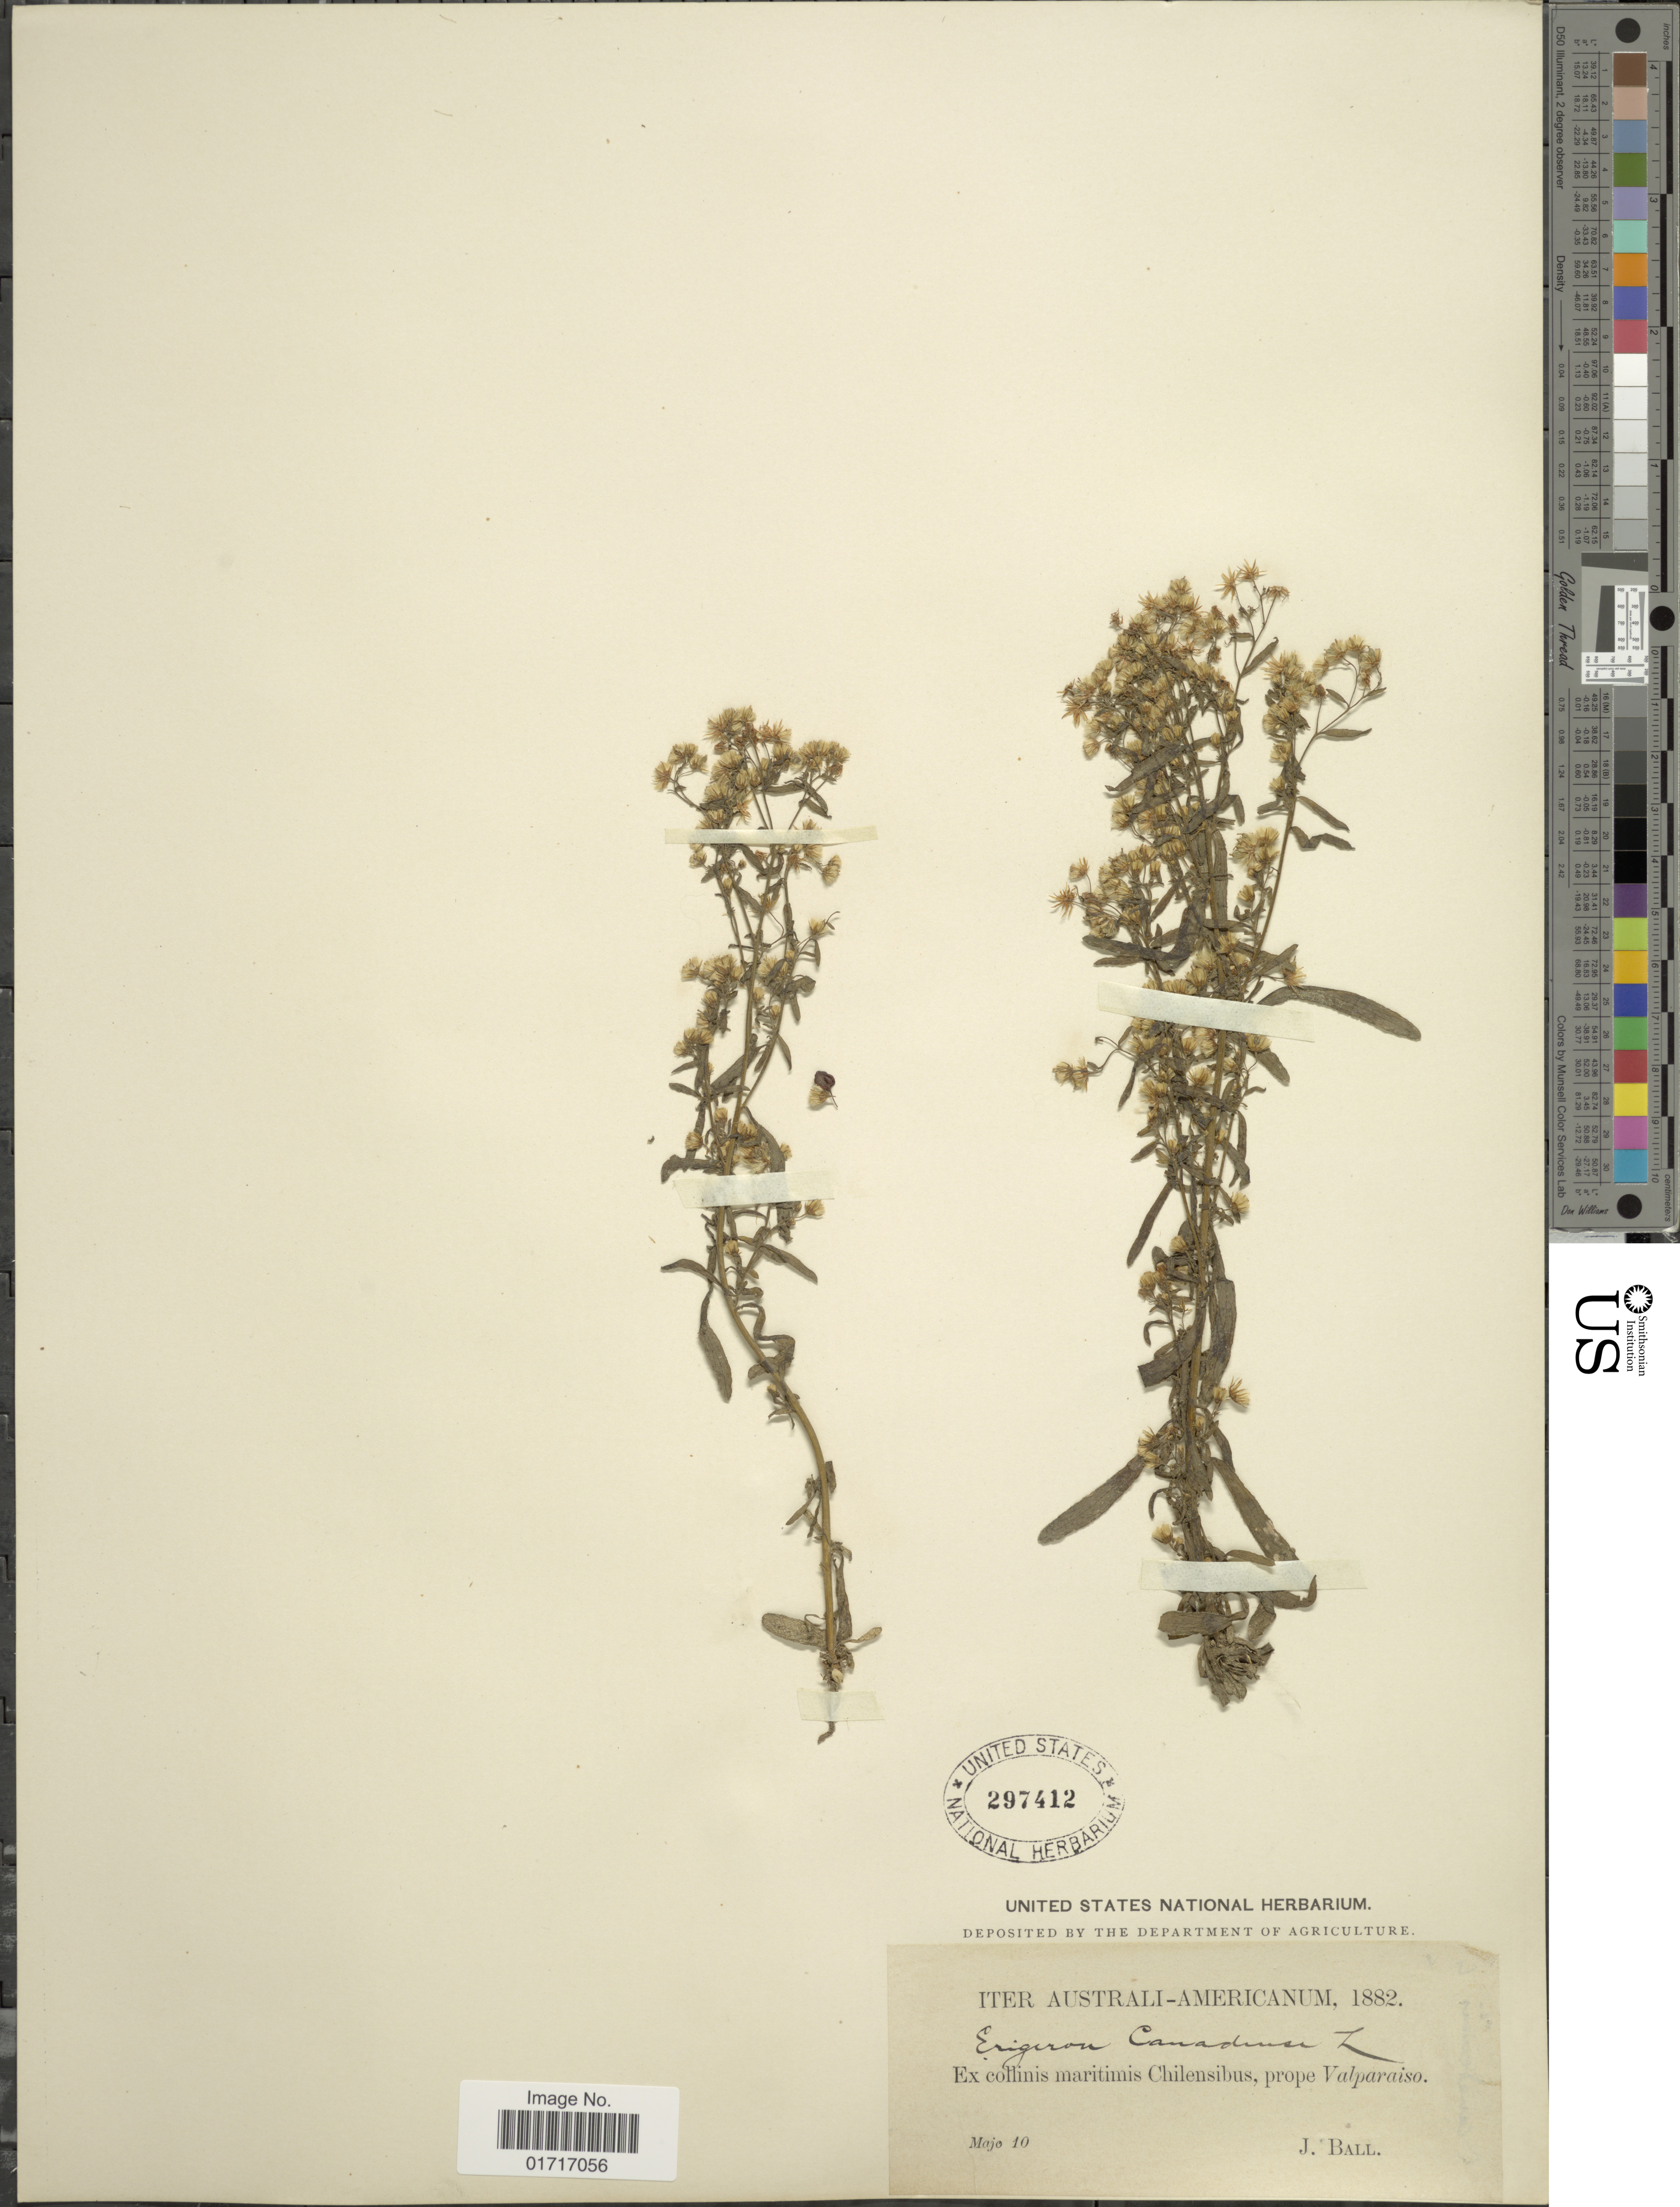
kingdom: Plantae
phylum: Tracheophyta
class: Magnoliopsida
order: Asterales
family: Asteraceae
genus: Conyza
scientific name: Conyza canadensis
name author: (L.) Cronq.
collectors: J. Ball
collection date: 1882-05-10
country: Chile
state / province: Valparaíso (V)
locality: Iter Australi-Americanum. Collinis maritimis Chilensibus, prope Valparaiso.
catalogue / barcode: US 297412